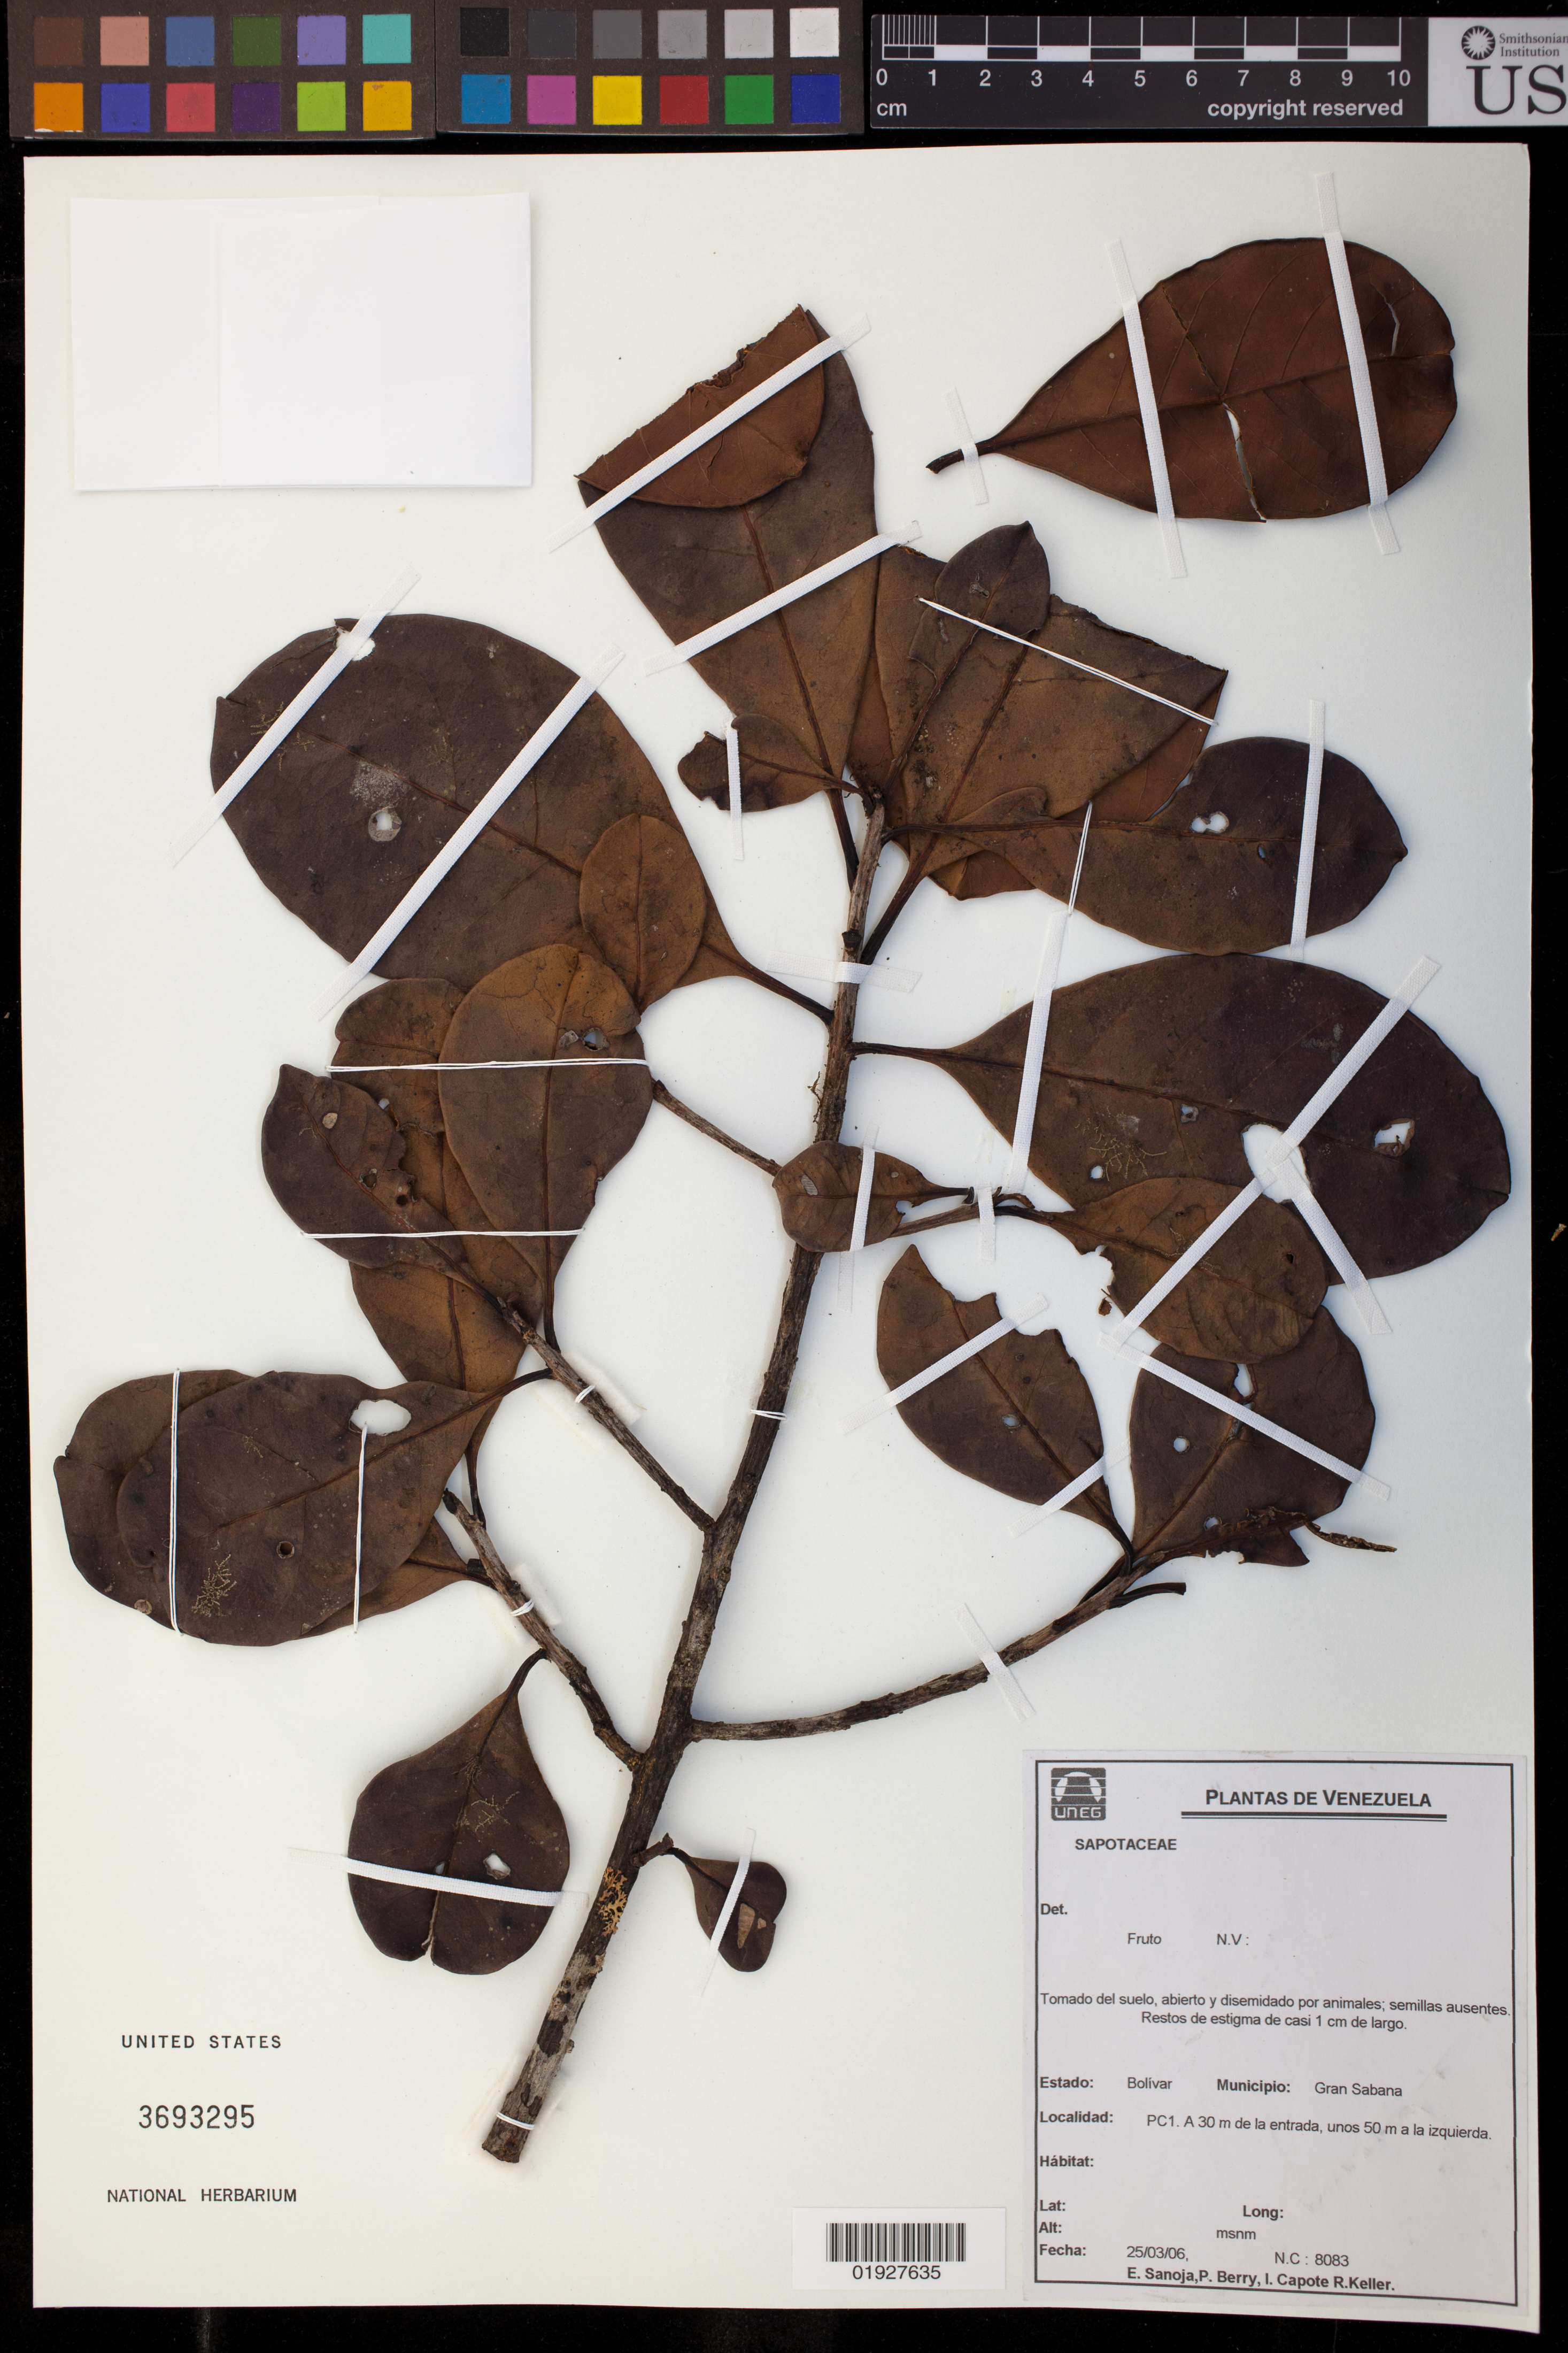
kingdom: Plantae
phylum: Tracheophyta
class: Magnoliopsida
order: Ericales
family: Sapotaceae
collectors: P. Berry, I. Capote & R. Keller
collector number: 8083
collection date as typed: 25 Mar 2006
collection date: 2006-03-25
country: Venezuela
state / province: Bolivar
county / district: Gran Sabana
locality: PC1. A 30 m de la entrada, unos 50 m a la izquierda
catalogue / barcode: US 3693295